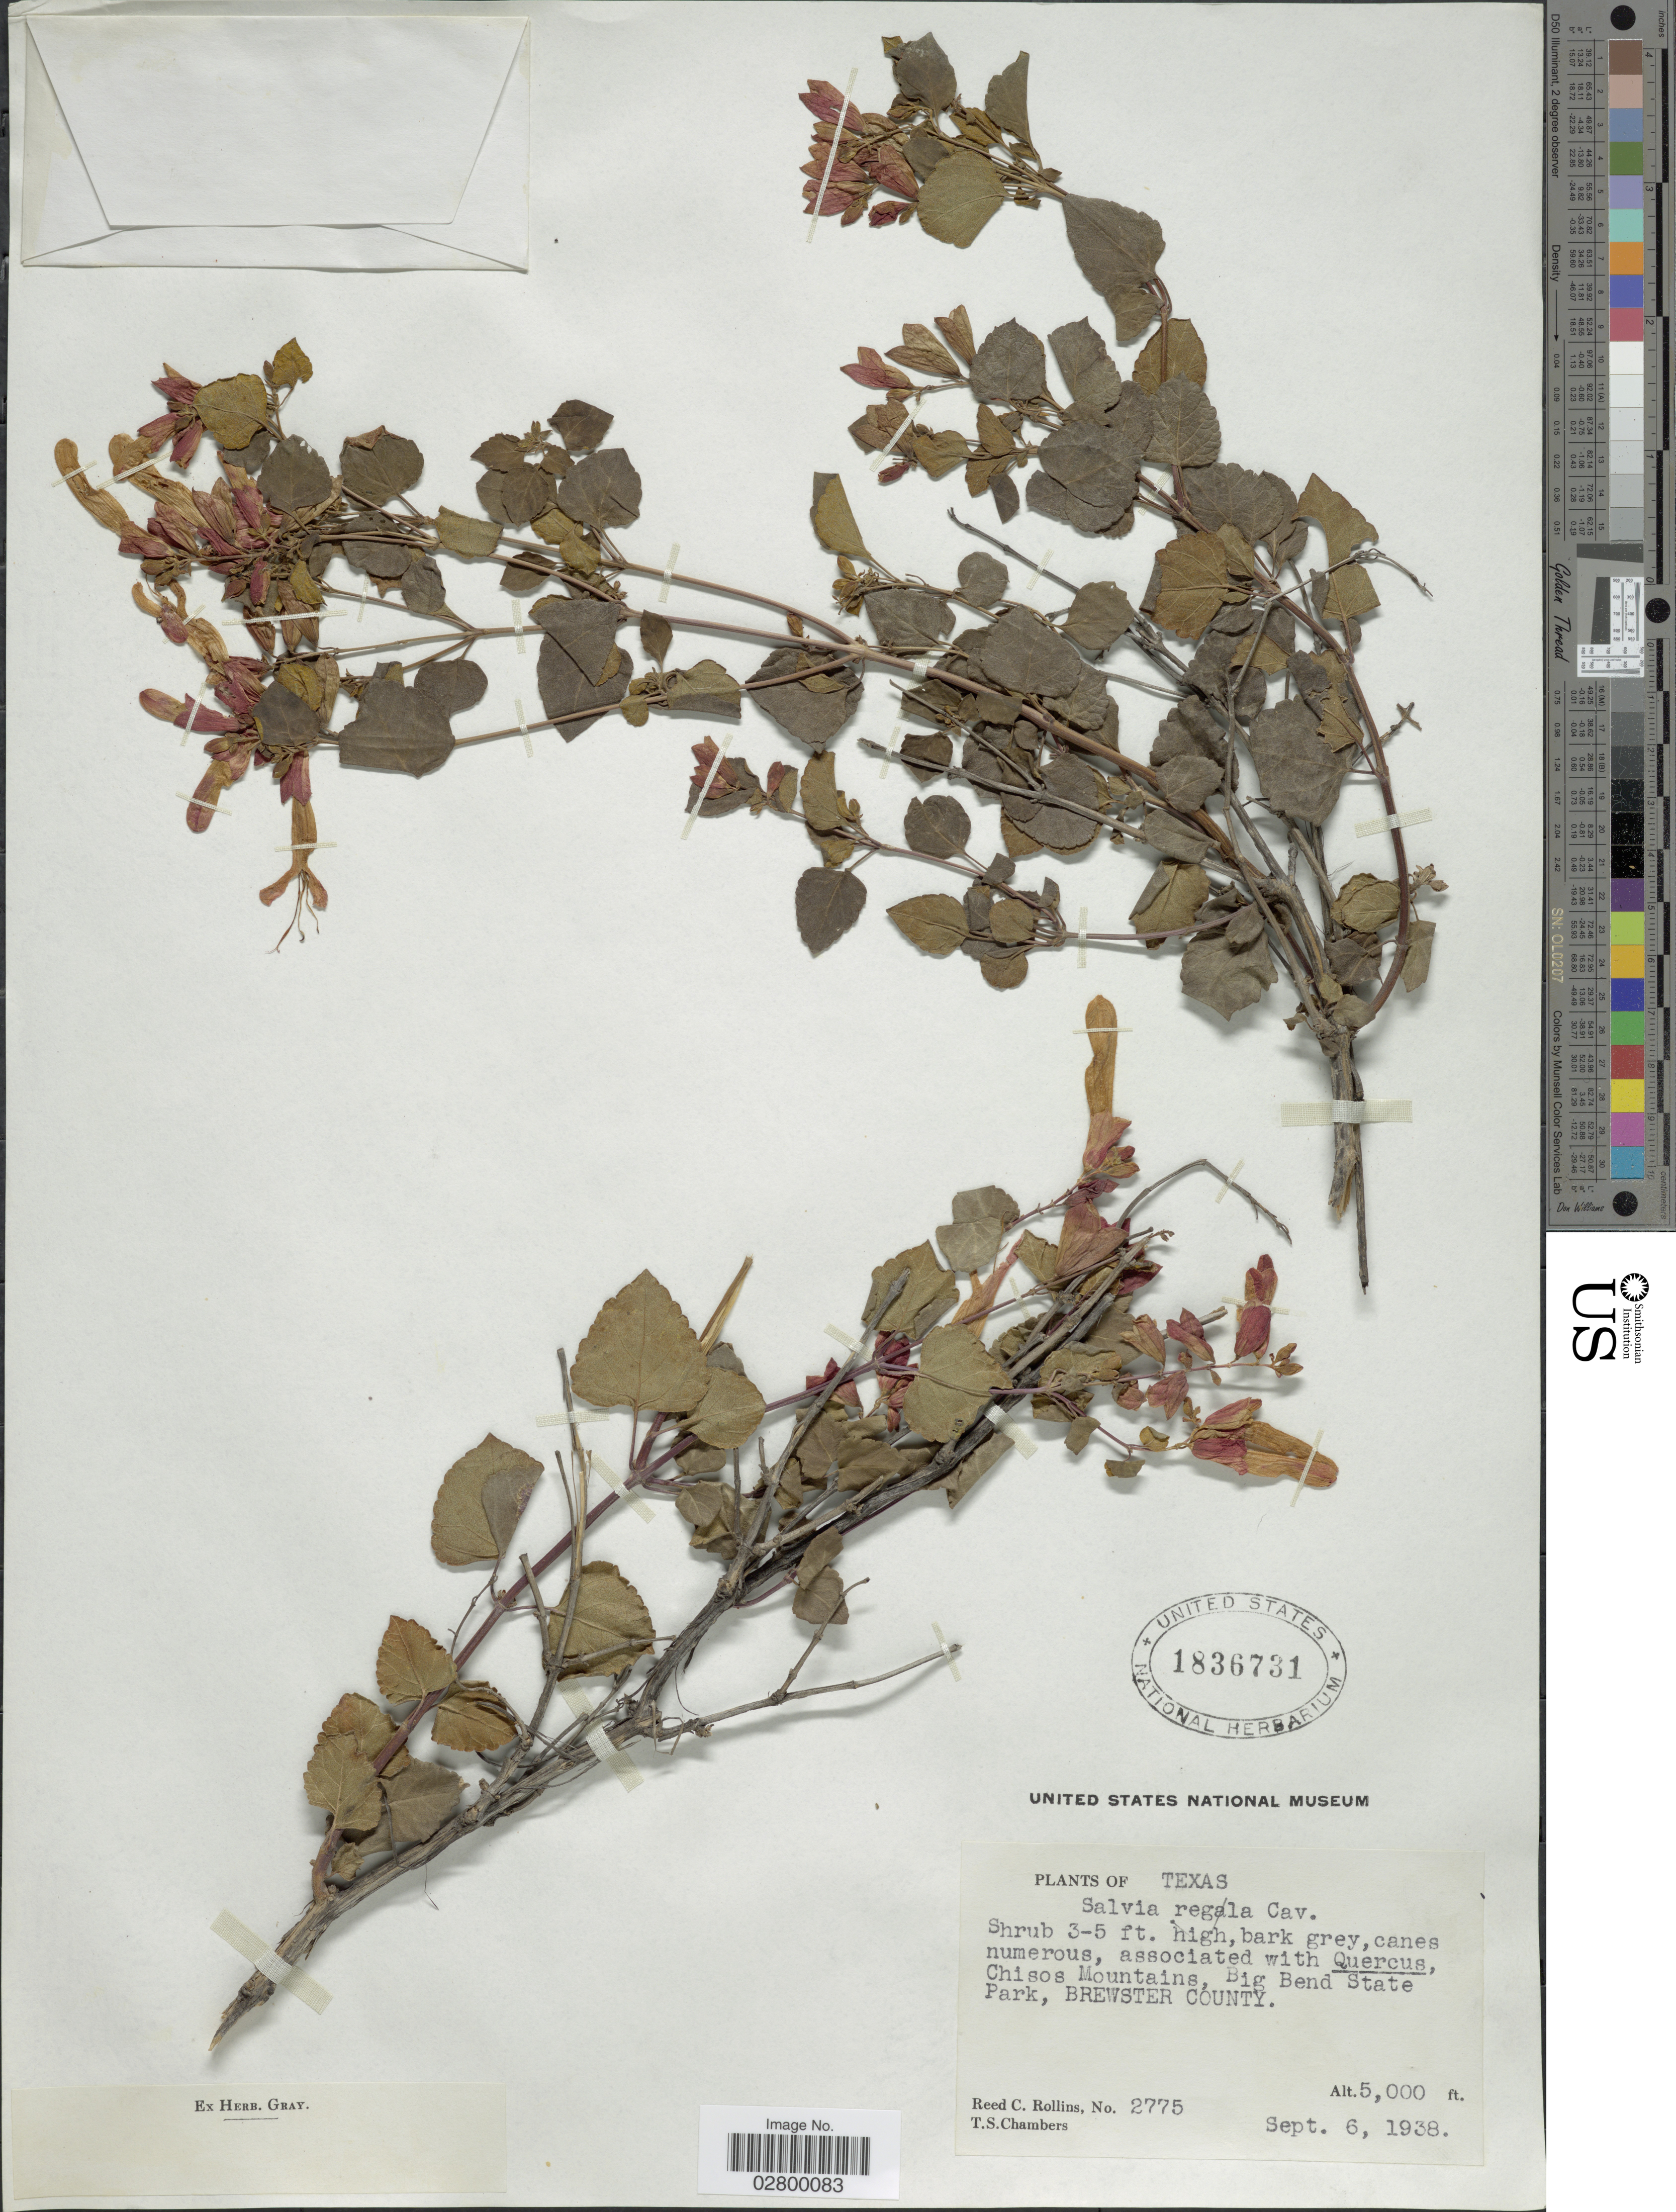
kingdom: Plantae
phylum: Tracheophyta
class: Magnoliopsida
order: Lamiales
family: Lamiaceae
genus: Salvia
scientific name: Salvia regla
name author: Cav.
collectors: R. C. Rollins & T. Chambers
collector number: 2775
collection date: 1938-09-06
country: United States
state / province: Texas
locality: Chisos Mountains, Big Bend State Park, Brewster County.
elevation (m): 1524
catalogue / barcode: US 1836731